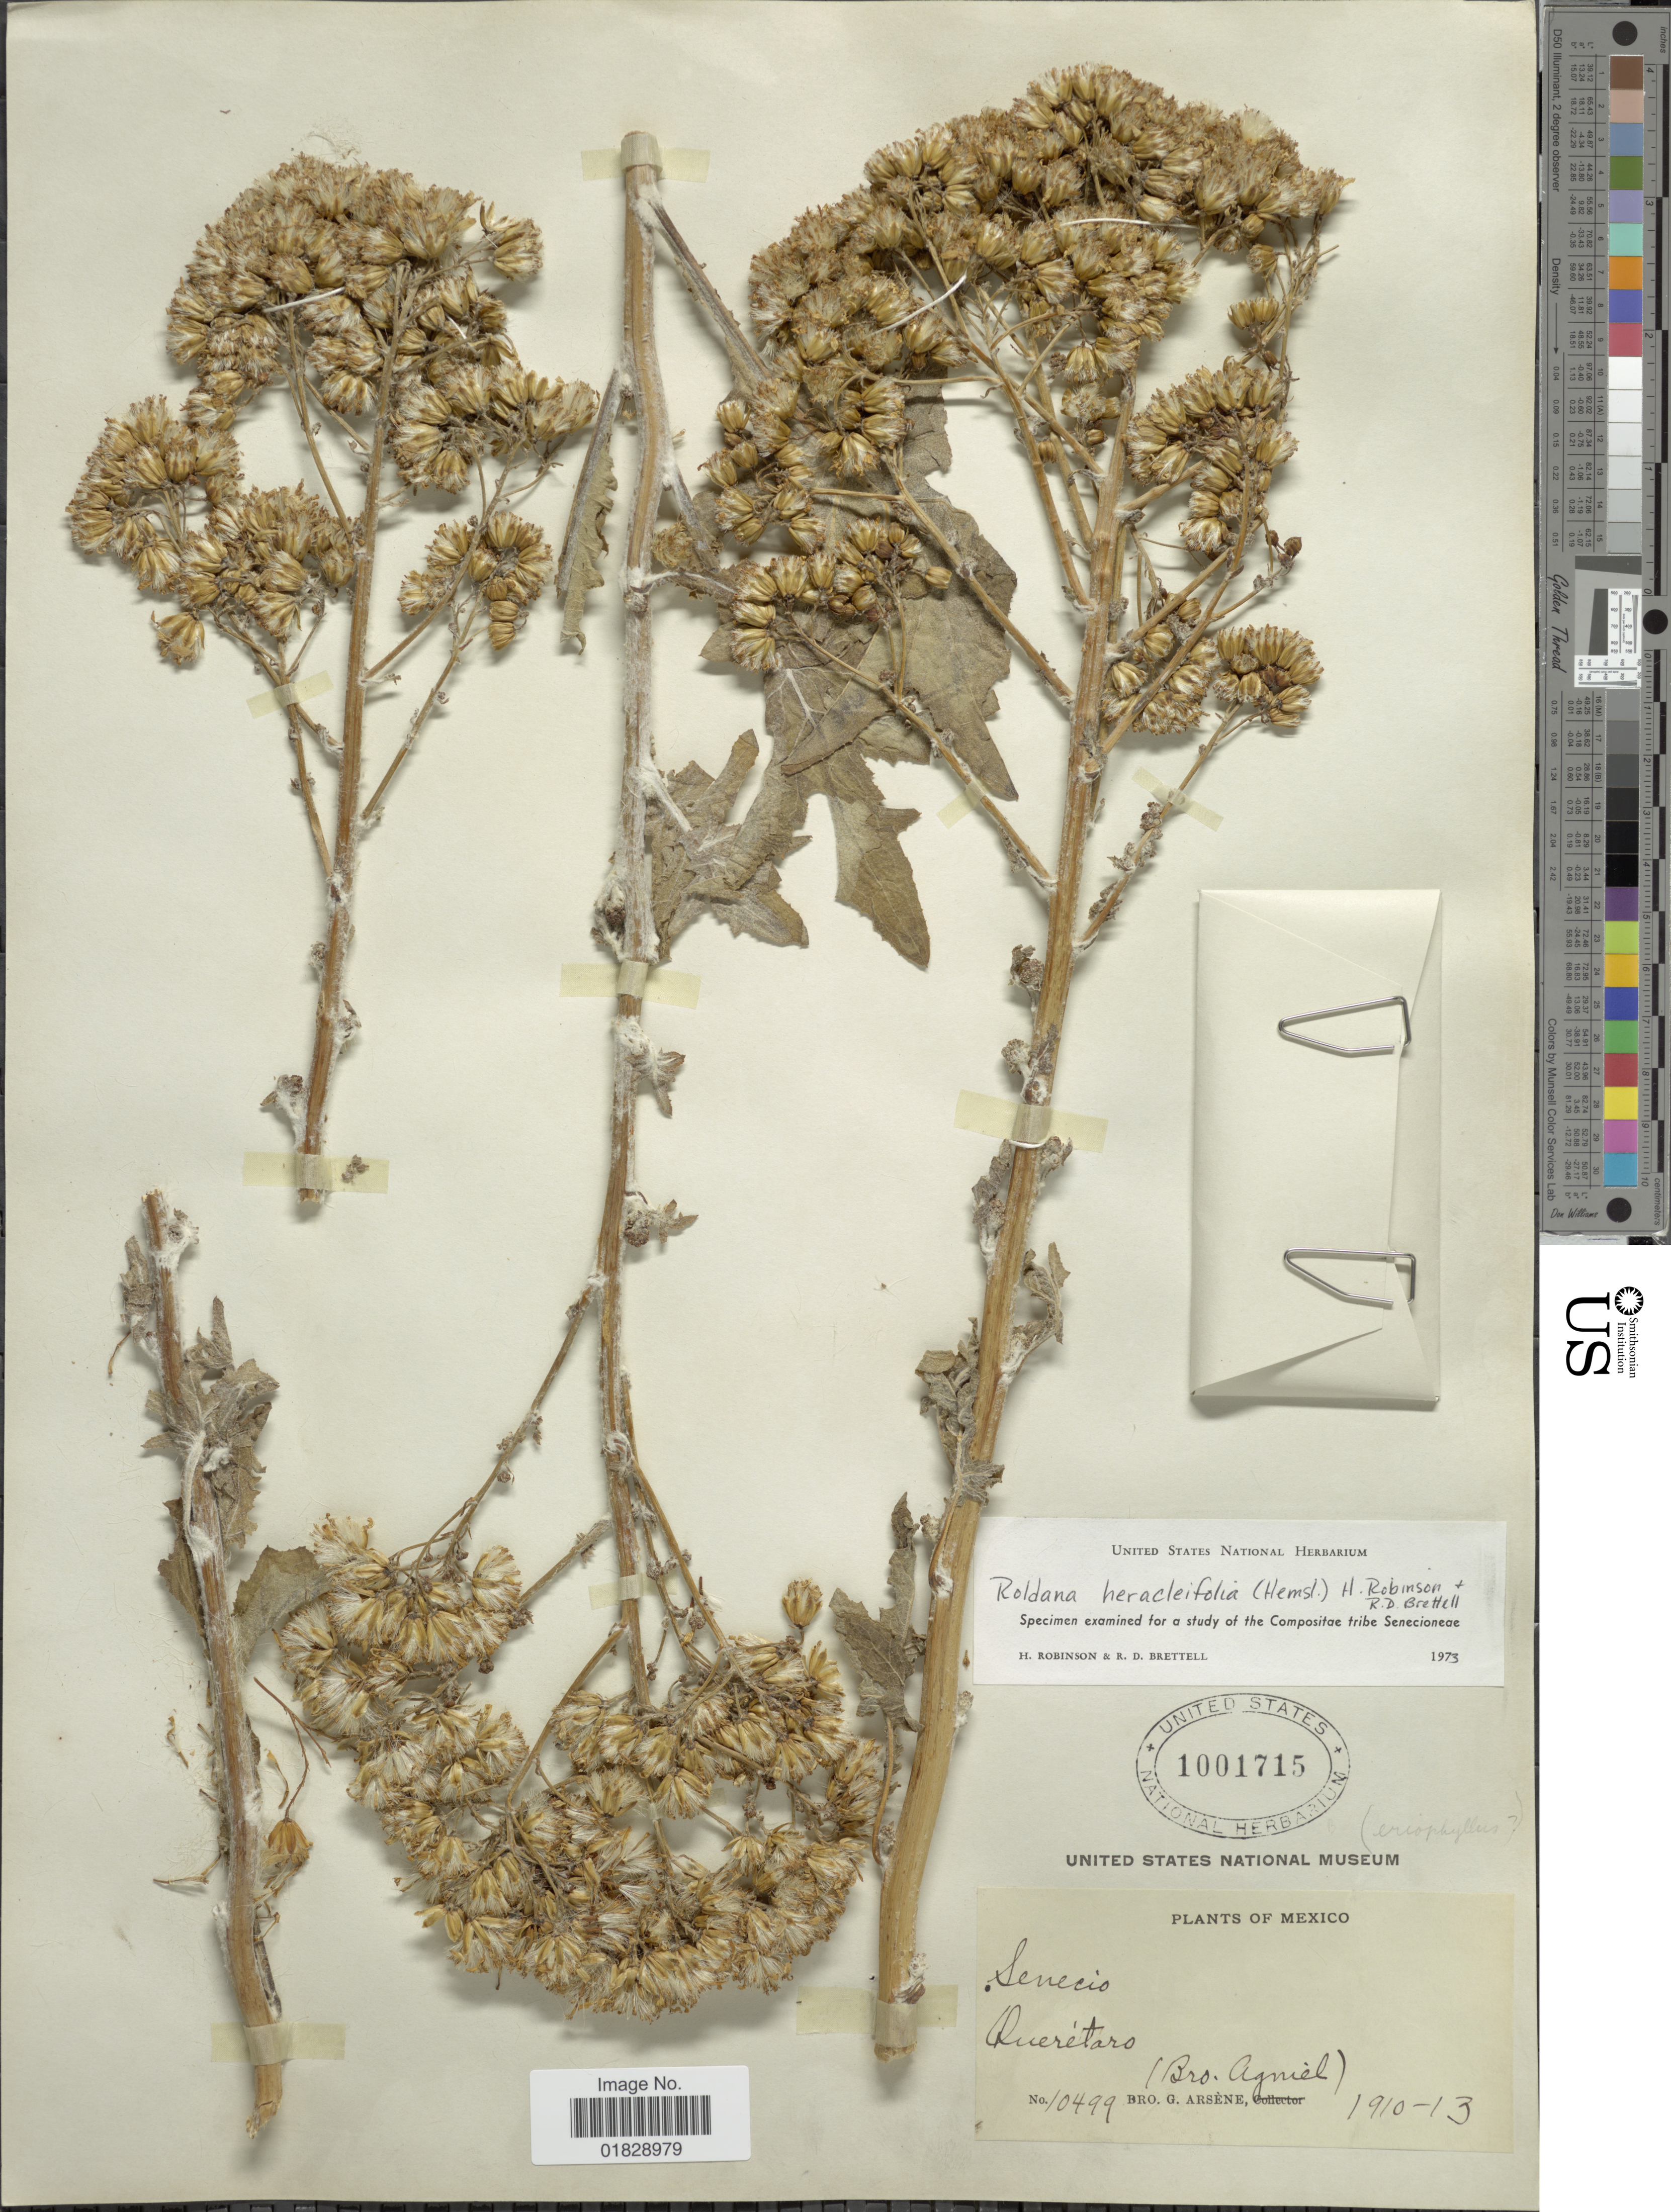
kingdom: Plantae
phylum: Tracheophyta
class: Magnoliopsida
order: Asterales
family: Asteraceae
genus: Roldana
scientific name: Roldana heracleifolia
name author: (Hemsl.) H. Rob. & Brettell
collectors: Bro. Agniel & Bro. G. Arsène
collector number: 10499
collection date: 1910/1913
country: Mexico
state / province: Querétaro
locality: Querétaro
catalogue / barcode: US 1001715